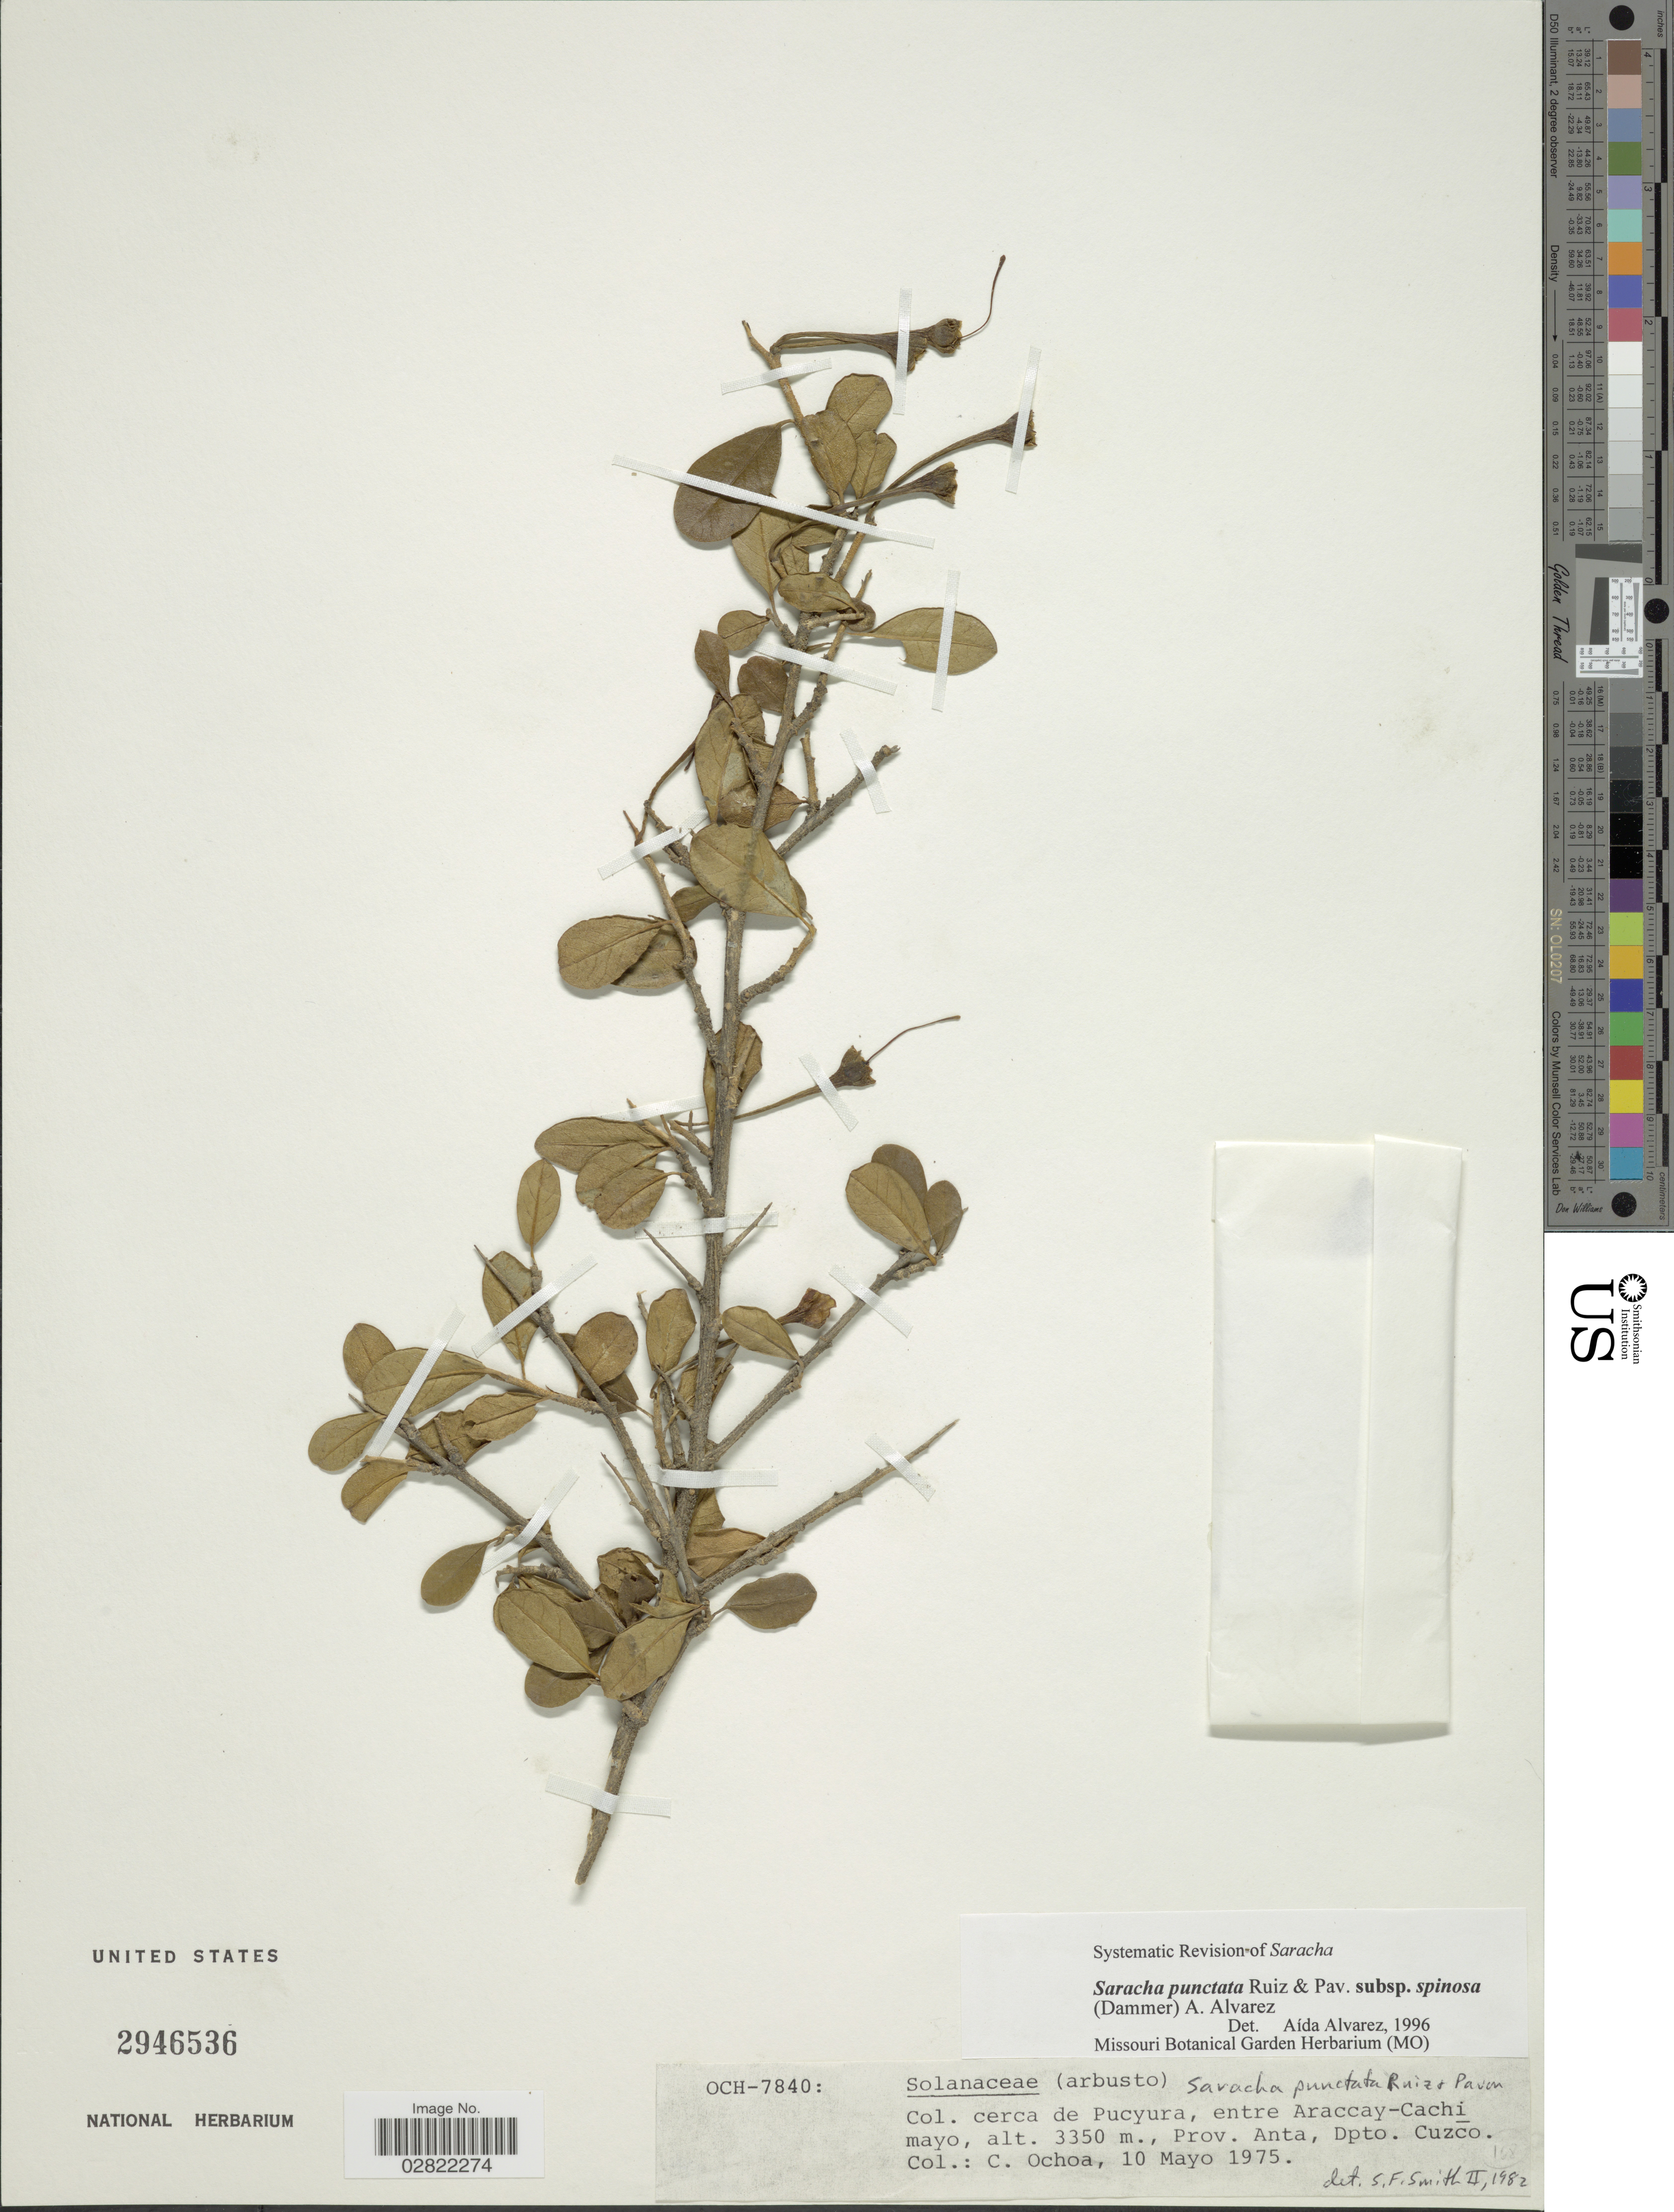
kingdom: Plantae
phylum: Tracheophyta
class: Magnoliopsida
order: Solanales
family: Solanaceae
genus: Saracha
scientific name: Saracha spinosa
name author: (Dammer) D'Arcy & D.N. Sm.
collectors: C. Ochoa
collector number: OCH-7840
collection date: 1975-05-10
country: Peru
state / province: Cusco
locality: Cerca de Pucyura, entre Araccay-Cachimayo, Prov. Anta, Dpto. Cuzco.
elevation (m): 3350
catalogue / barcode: US 2946536